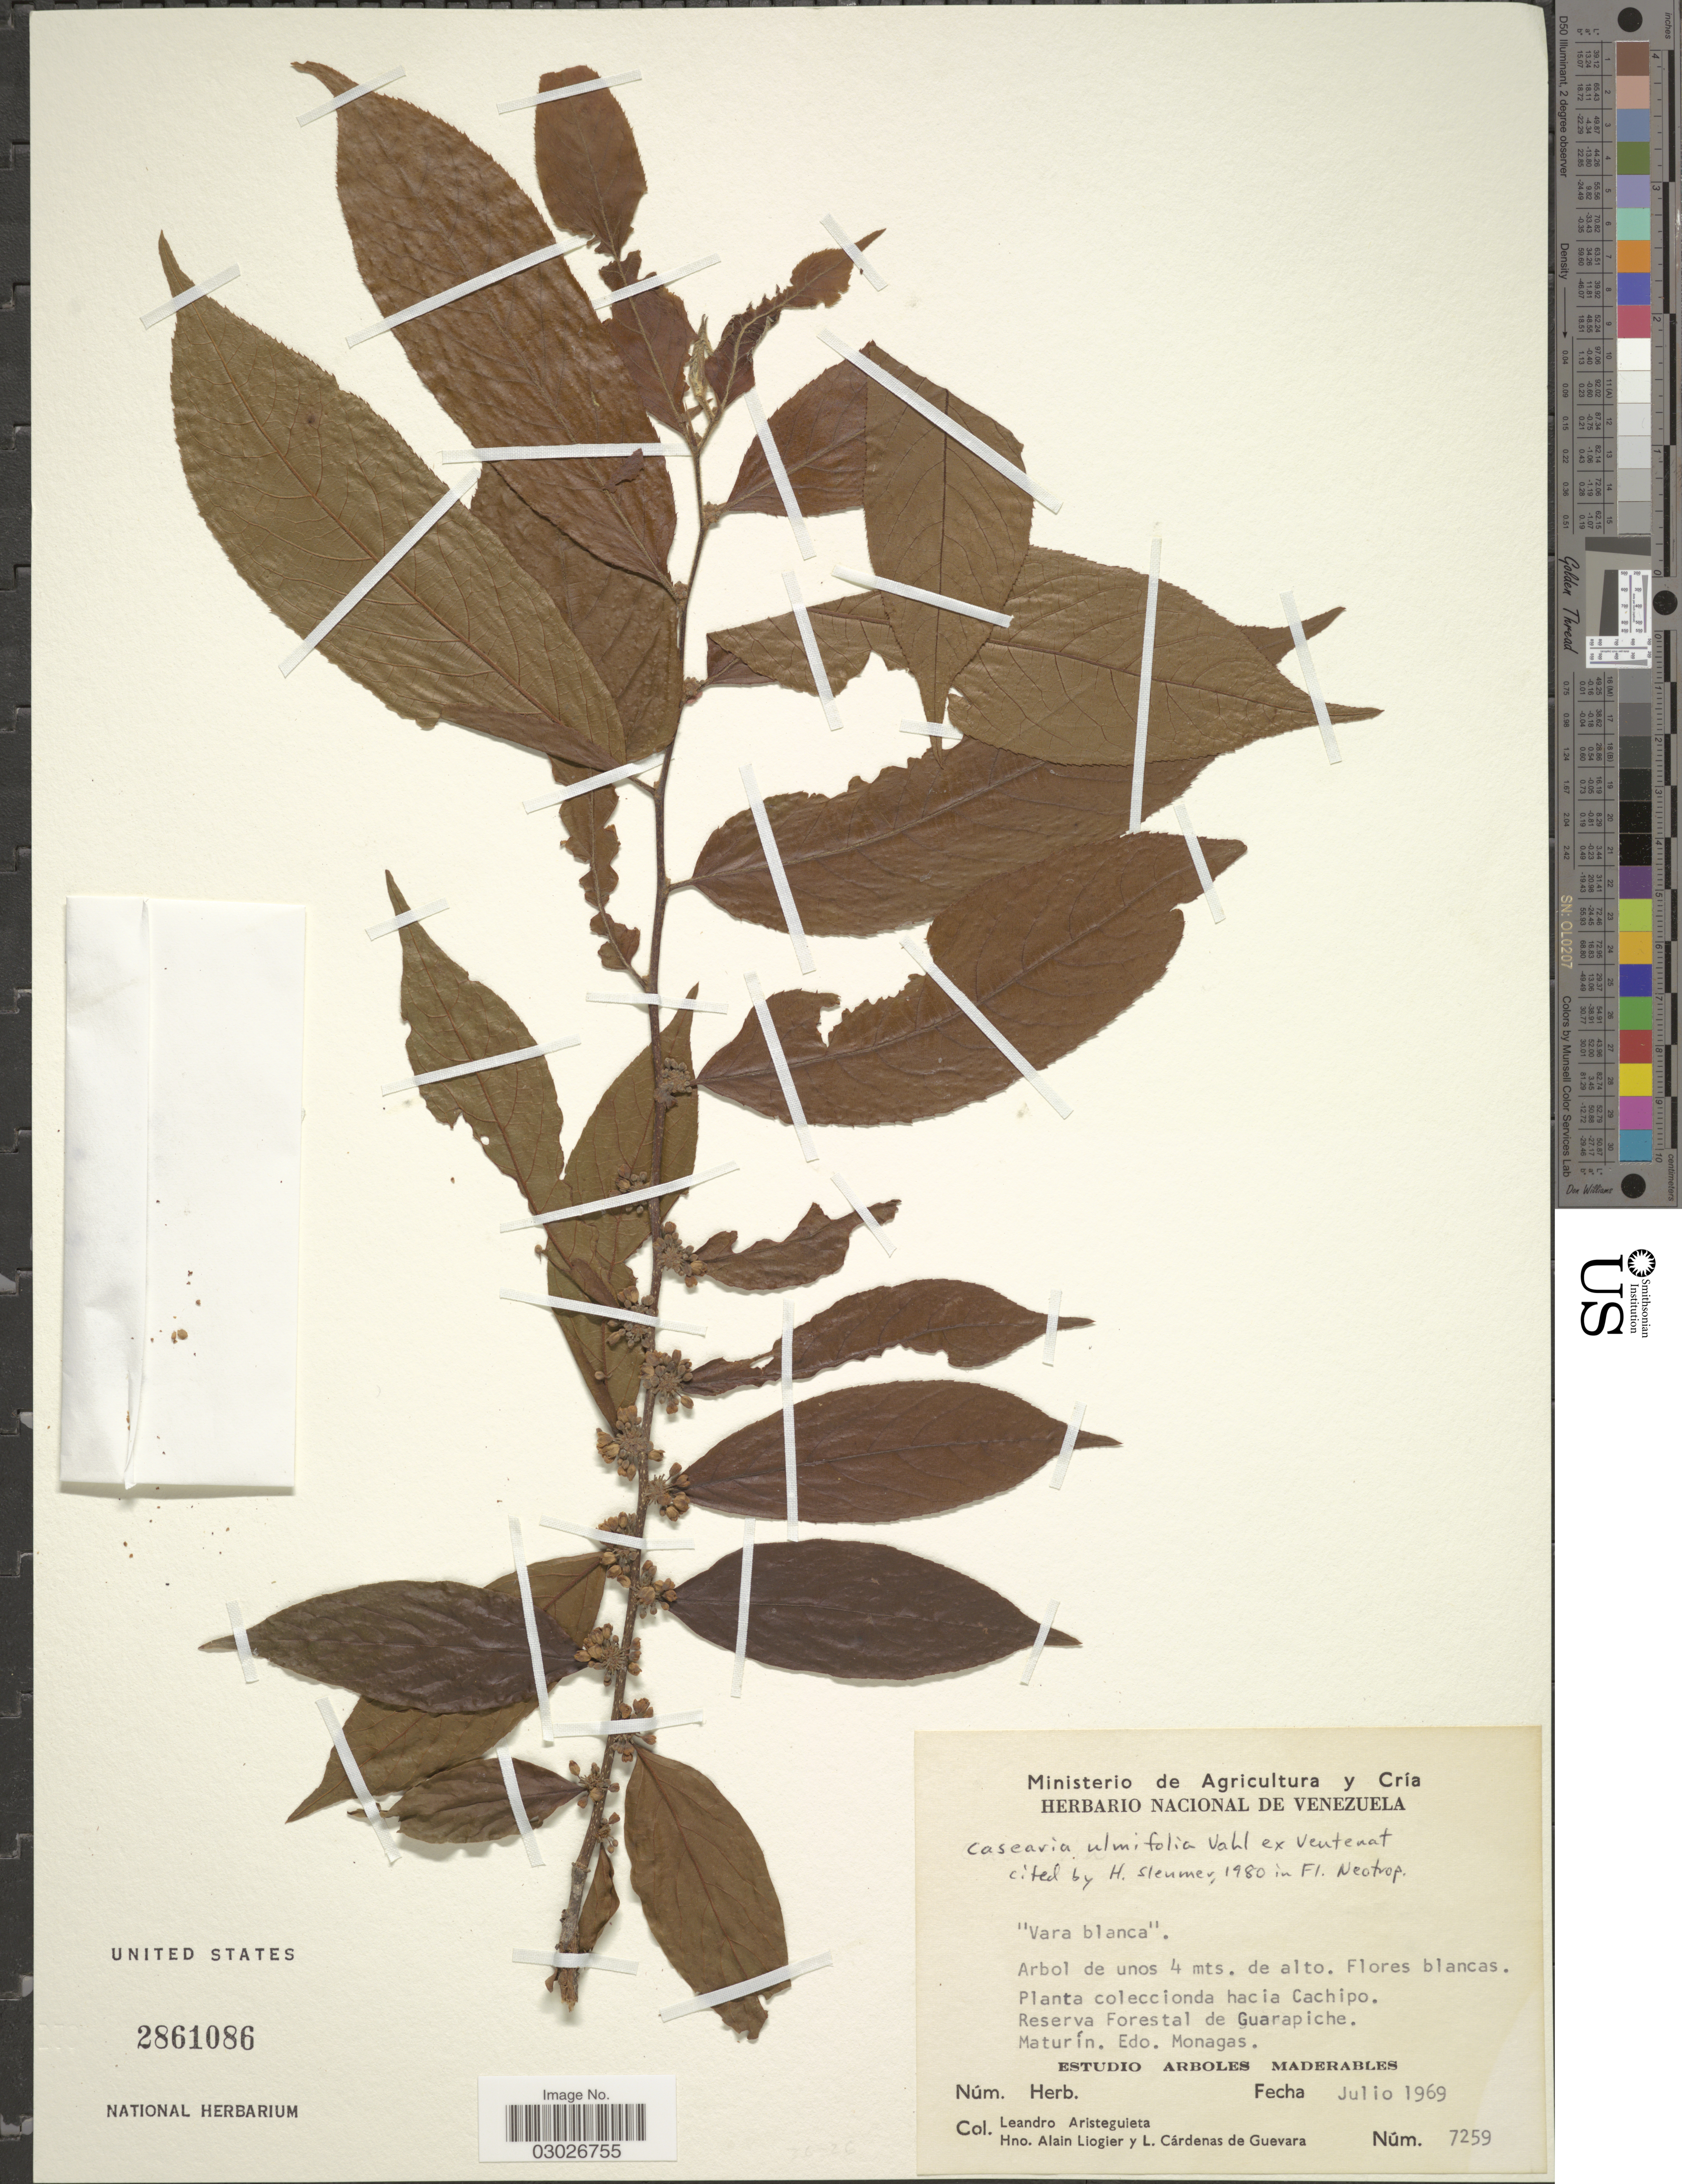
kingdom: Plantae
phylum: Tracheophyta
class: Magnoliopsida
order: Malpighiales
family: Salicaceae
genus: Casearia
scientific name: Casearia ulmifolia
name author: Vahl ex Vent.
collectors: L. Aristeguieta, A. H. Liogier & L. De Guevara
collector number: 7259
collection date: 1969-07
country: Venezuela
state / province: Monagas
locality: Hacia Cachipo. Reserva Forestal de Guarapiche. Maturín. Edo. Monagas.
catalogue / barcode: US 2861086